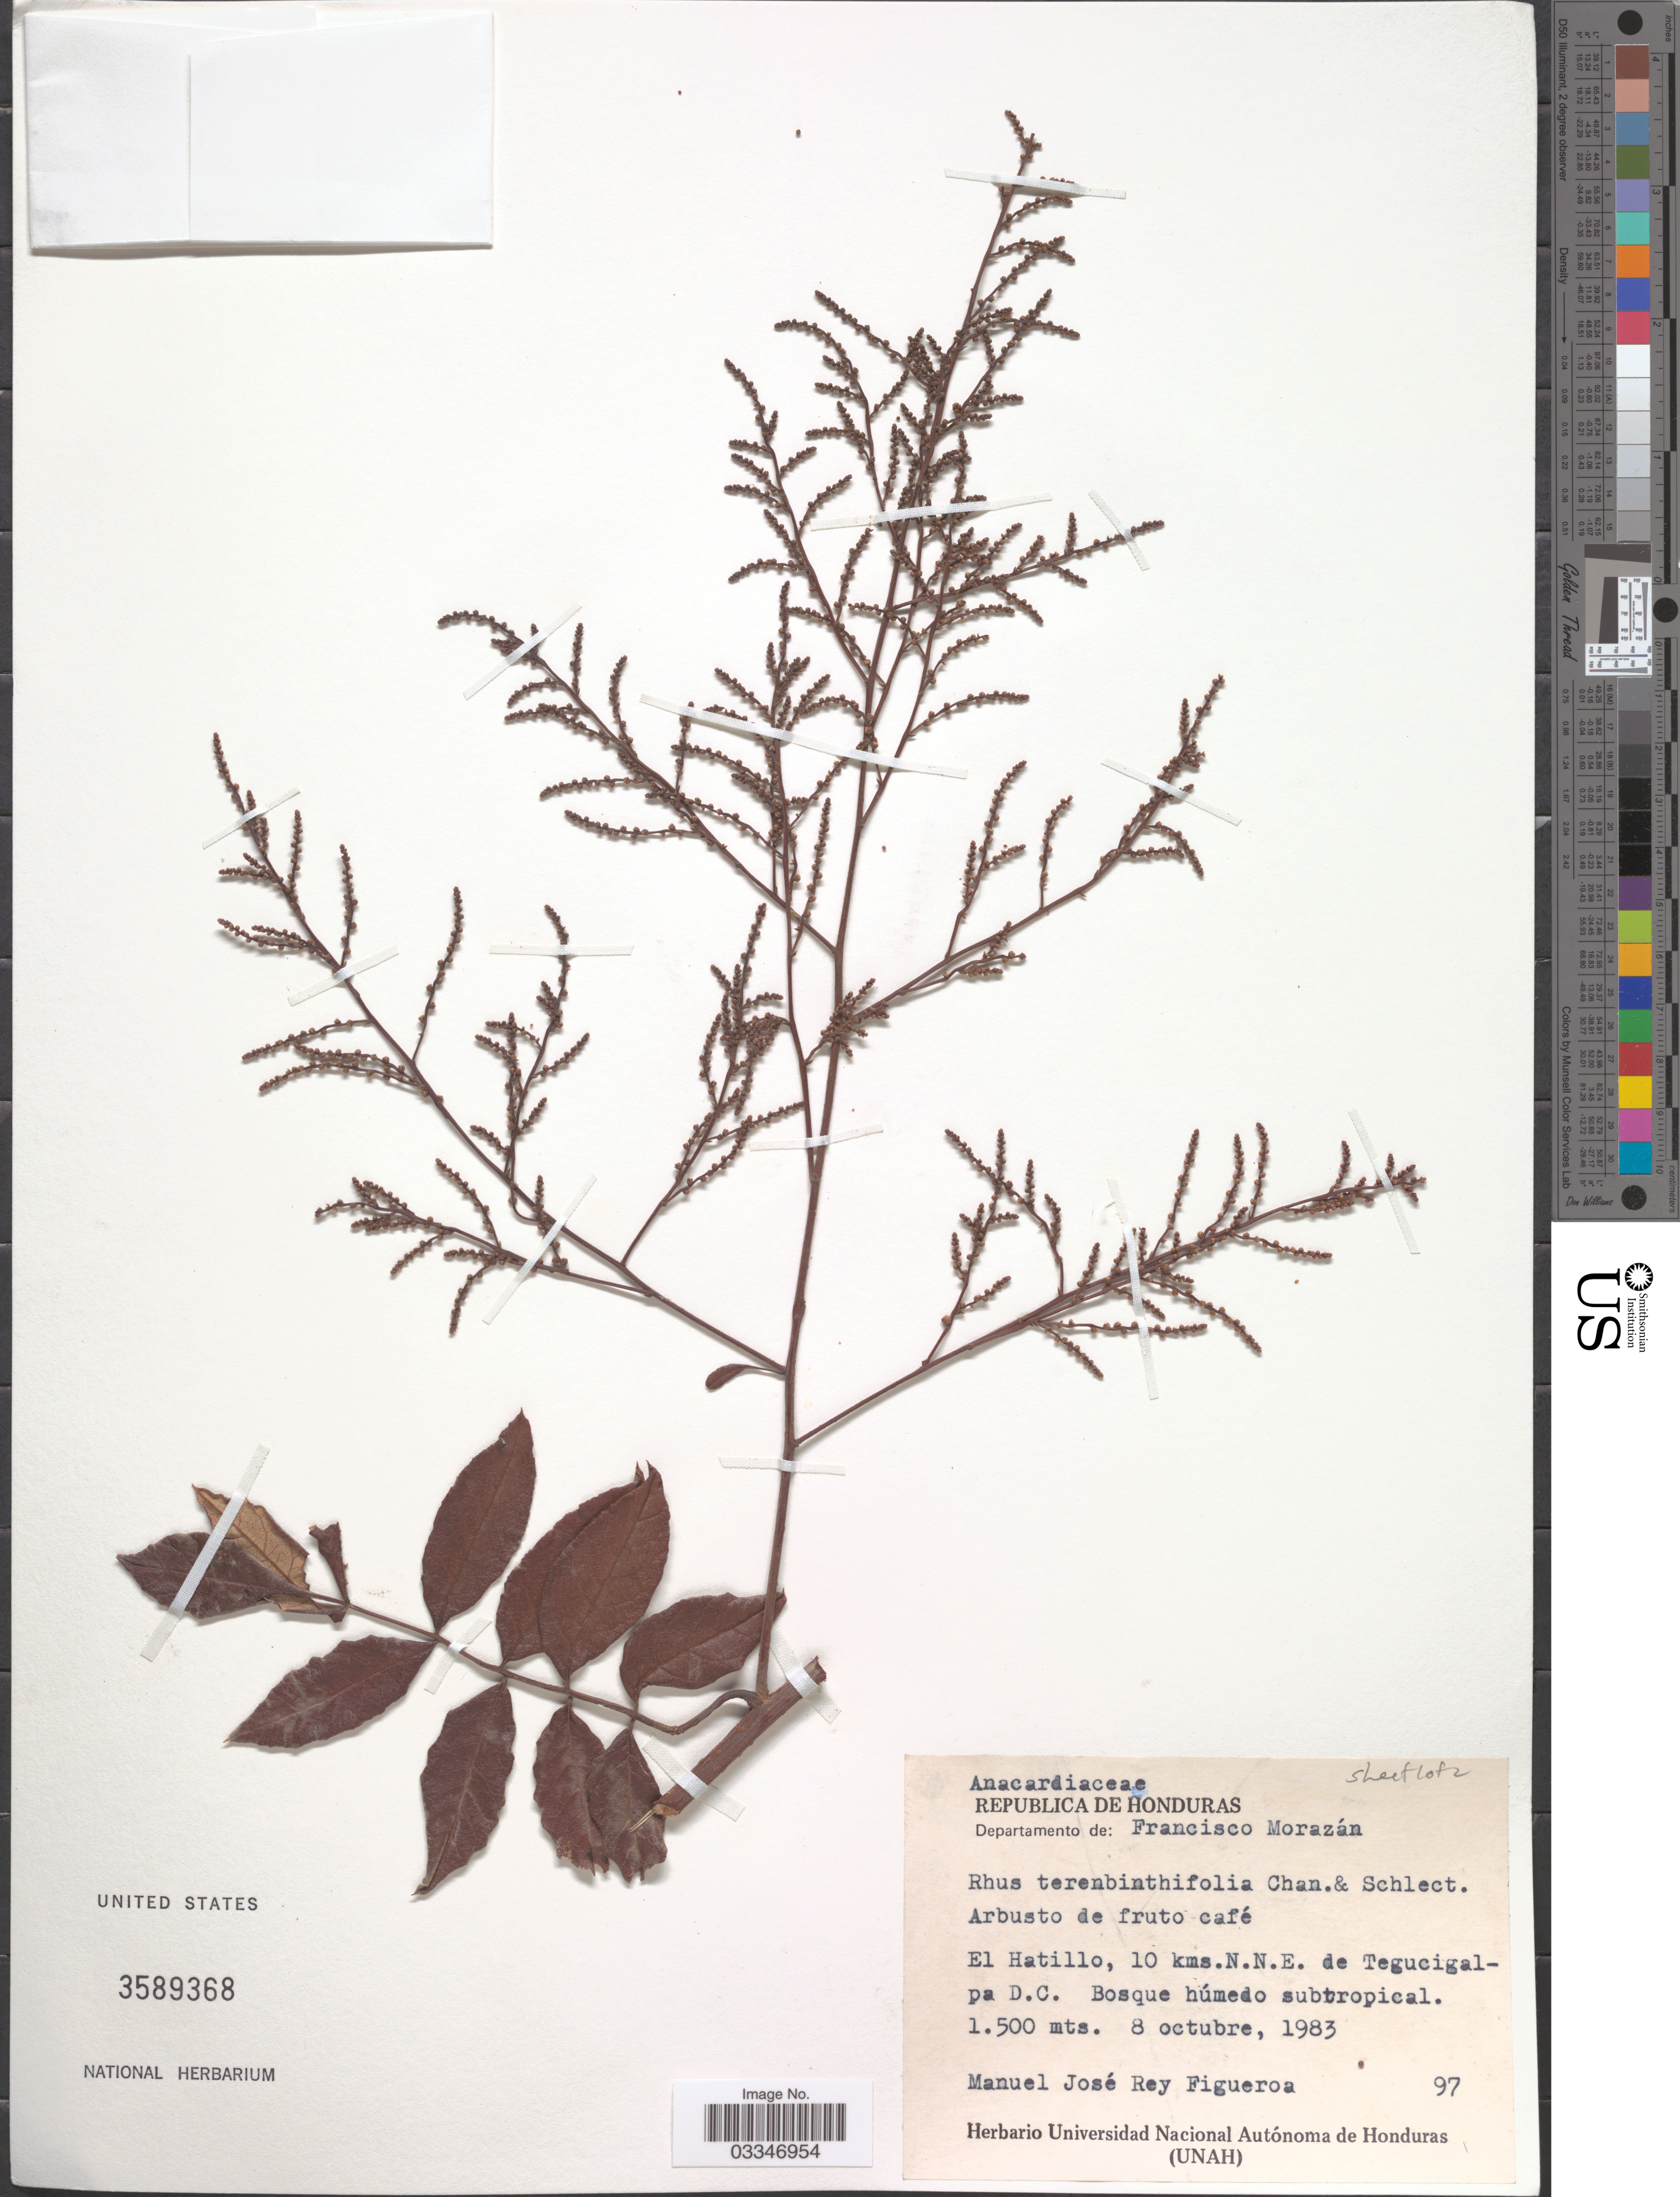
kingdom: Plantae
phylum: Tracheophyta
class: Magnoliopsida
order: Sapindales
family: Anacardiaceae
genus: Rhus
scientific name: Rhus terebinthifolia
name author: Schltdl. & Cham.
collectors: M. Figueroa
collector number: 97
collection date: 1983-10-08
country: Honduras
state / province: Fco. Morazán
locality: Departamento de: Francisco Morazán, El Hatillo, 10 kms. N.N.E. de Tegucigalpa D.C.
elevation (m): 1500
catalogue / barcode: US 3589368